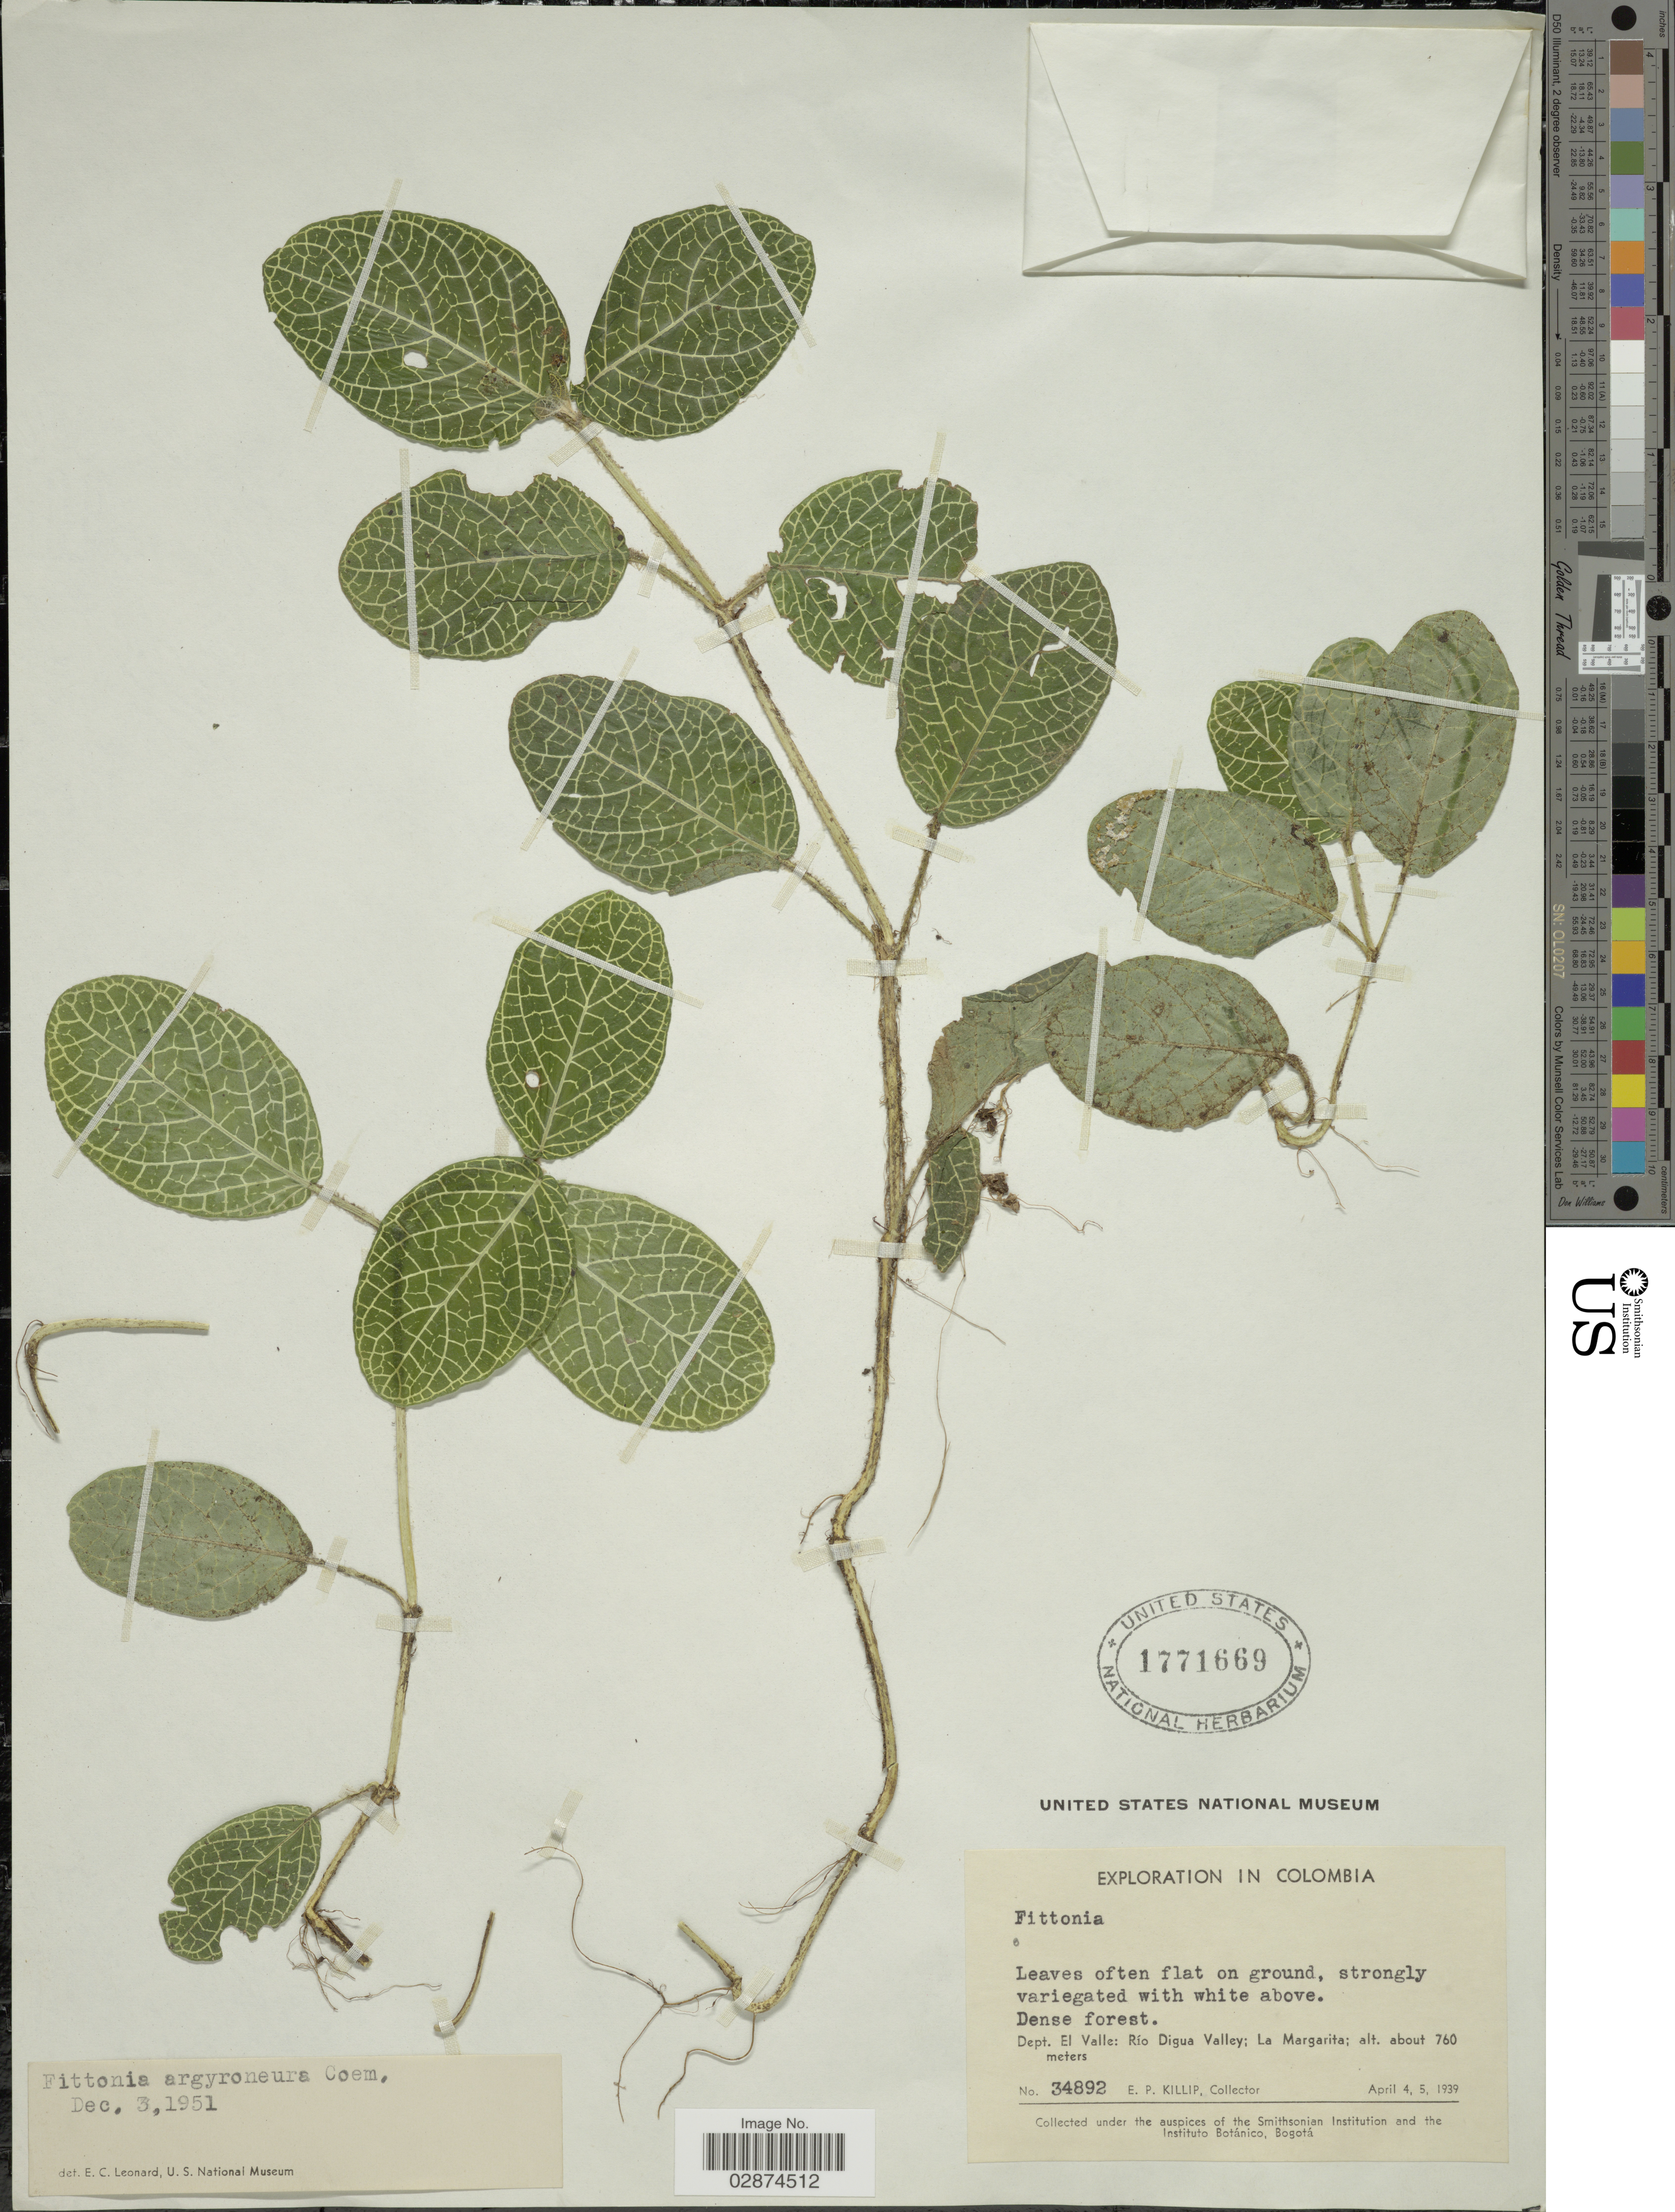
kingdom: Plantae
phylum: Tracheophyta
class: Magnoliopsida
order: Lamiales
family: Acanthaceae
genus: Fittonia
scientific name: Fittonia albivenis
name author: (Lindl. ex Veitch) Brummitt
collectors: E. P. Killip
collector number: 34892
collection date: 1939-04-04/1939-04-05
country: Colombia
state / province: Valle del Cauca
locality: Dept. El Valle: Río Digua Valley: La Margarita.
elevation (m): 760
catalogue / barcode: US 1771669